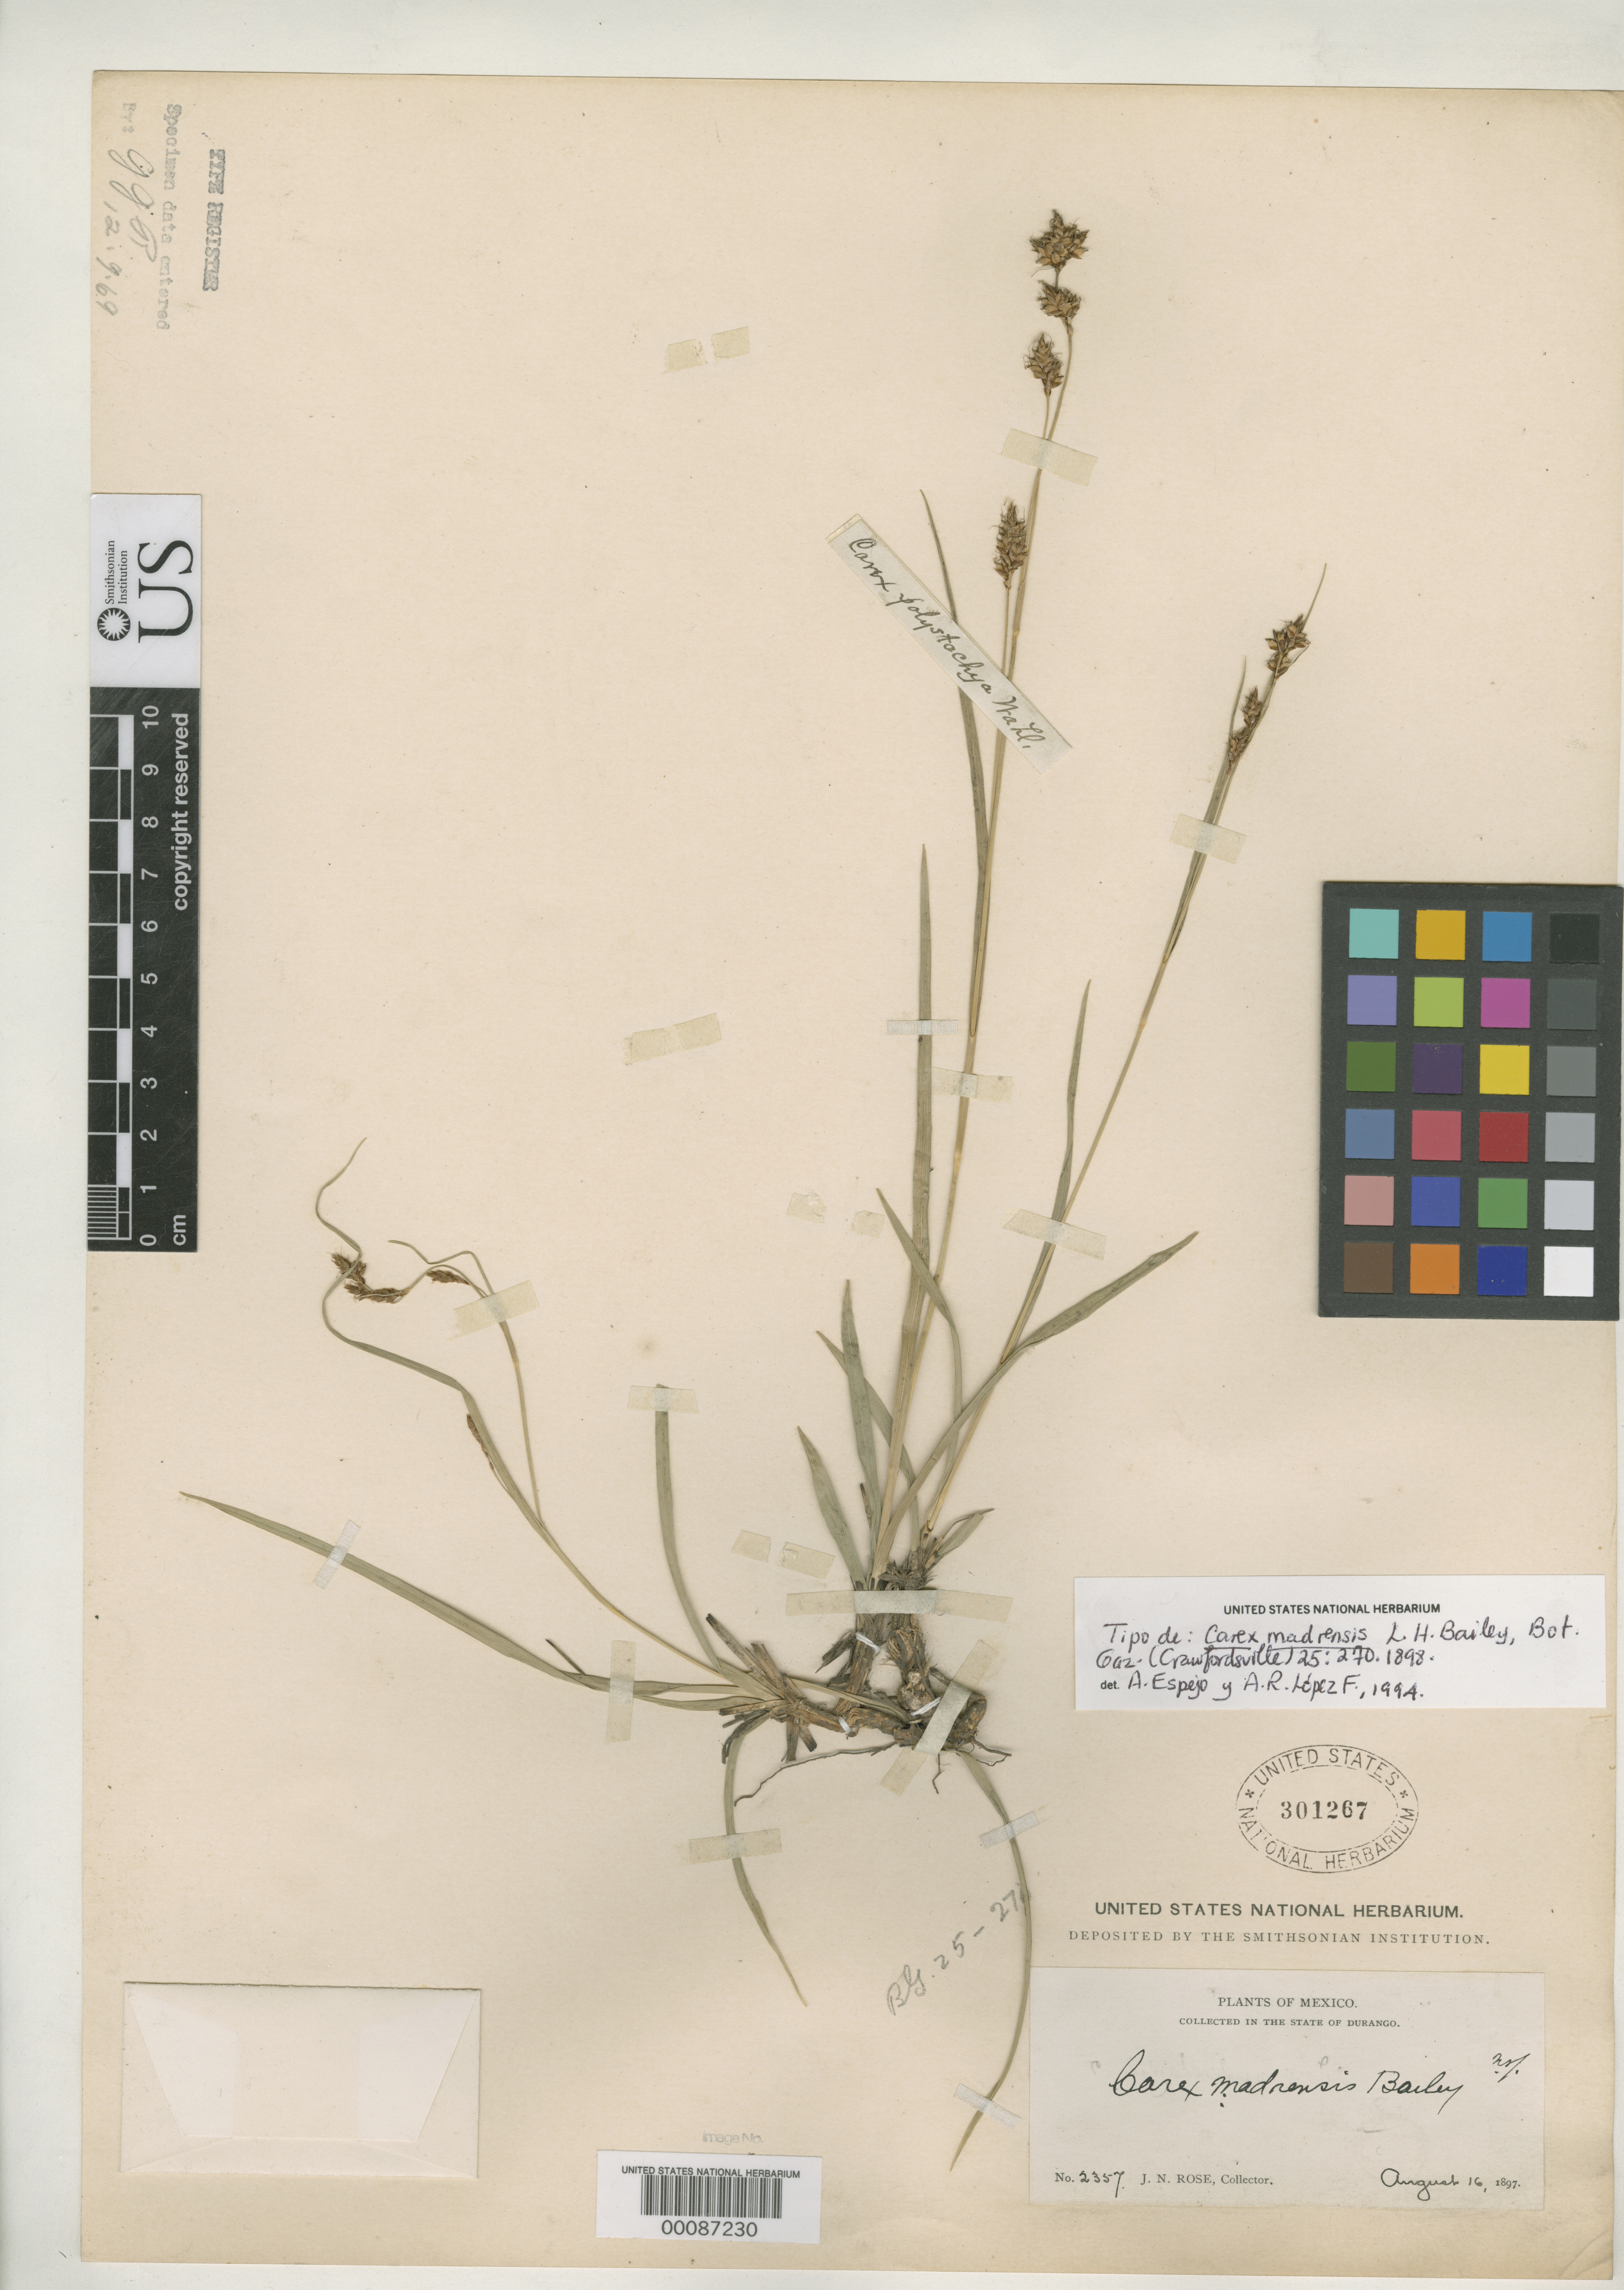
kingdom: Plantae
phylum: Tracheophyta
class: Liliopsida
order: Poales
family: Cyperaceae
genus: Carex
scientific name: Carex madrensis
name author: L.H. Bailey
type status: Type Collection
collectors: J. N. Rose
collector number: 2357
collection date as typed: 16 Aug 1897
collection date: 1897-08-16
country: Mexico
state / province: Durango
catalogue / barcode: US 301267